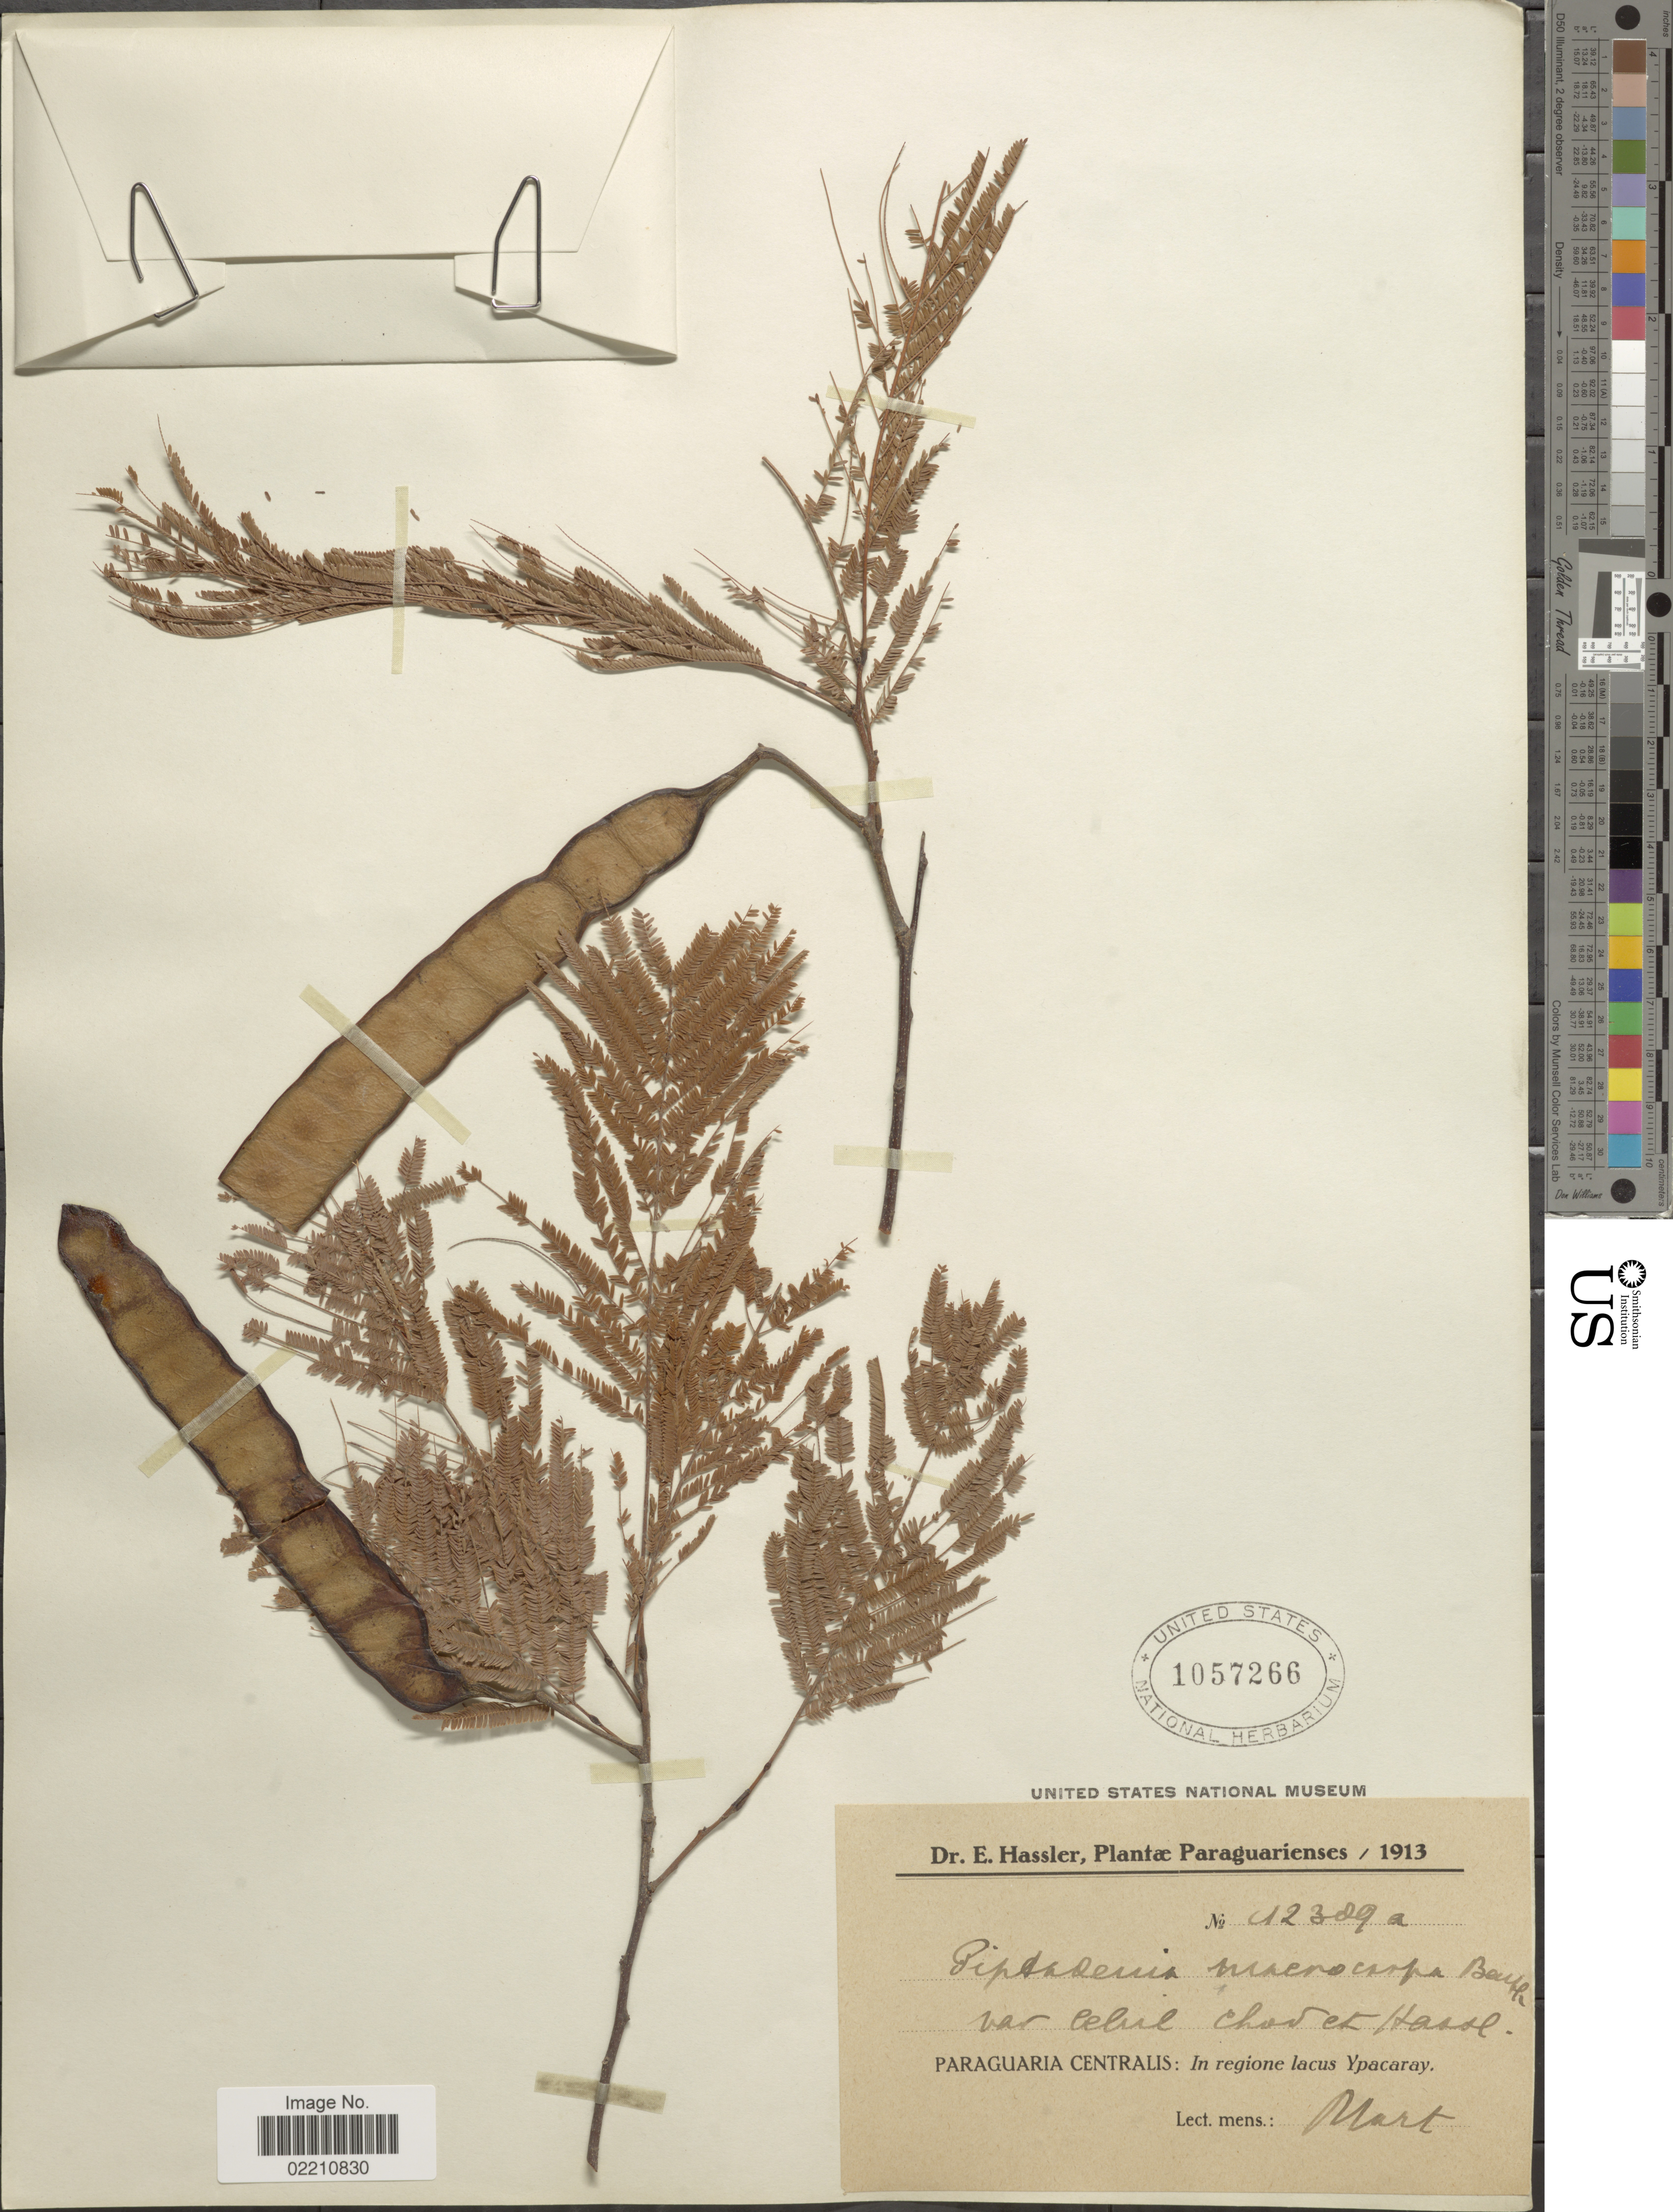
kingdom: Plantae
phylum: Tracheophyta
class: Magnoliopsida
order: Fabales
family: Fabaceae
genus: Anadenanthera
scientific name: Anadenanthera colubrina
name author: (Vell.) Brenan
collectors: E. Hassler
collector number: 12389a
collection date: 1913-03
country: Paraguay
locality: Paraguarienses, Paraguaria Centralis: in regione lacus Ypacaray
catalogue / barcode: US 1057266